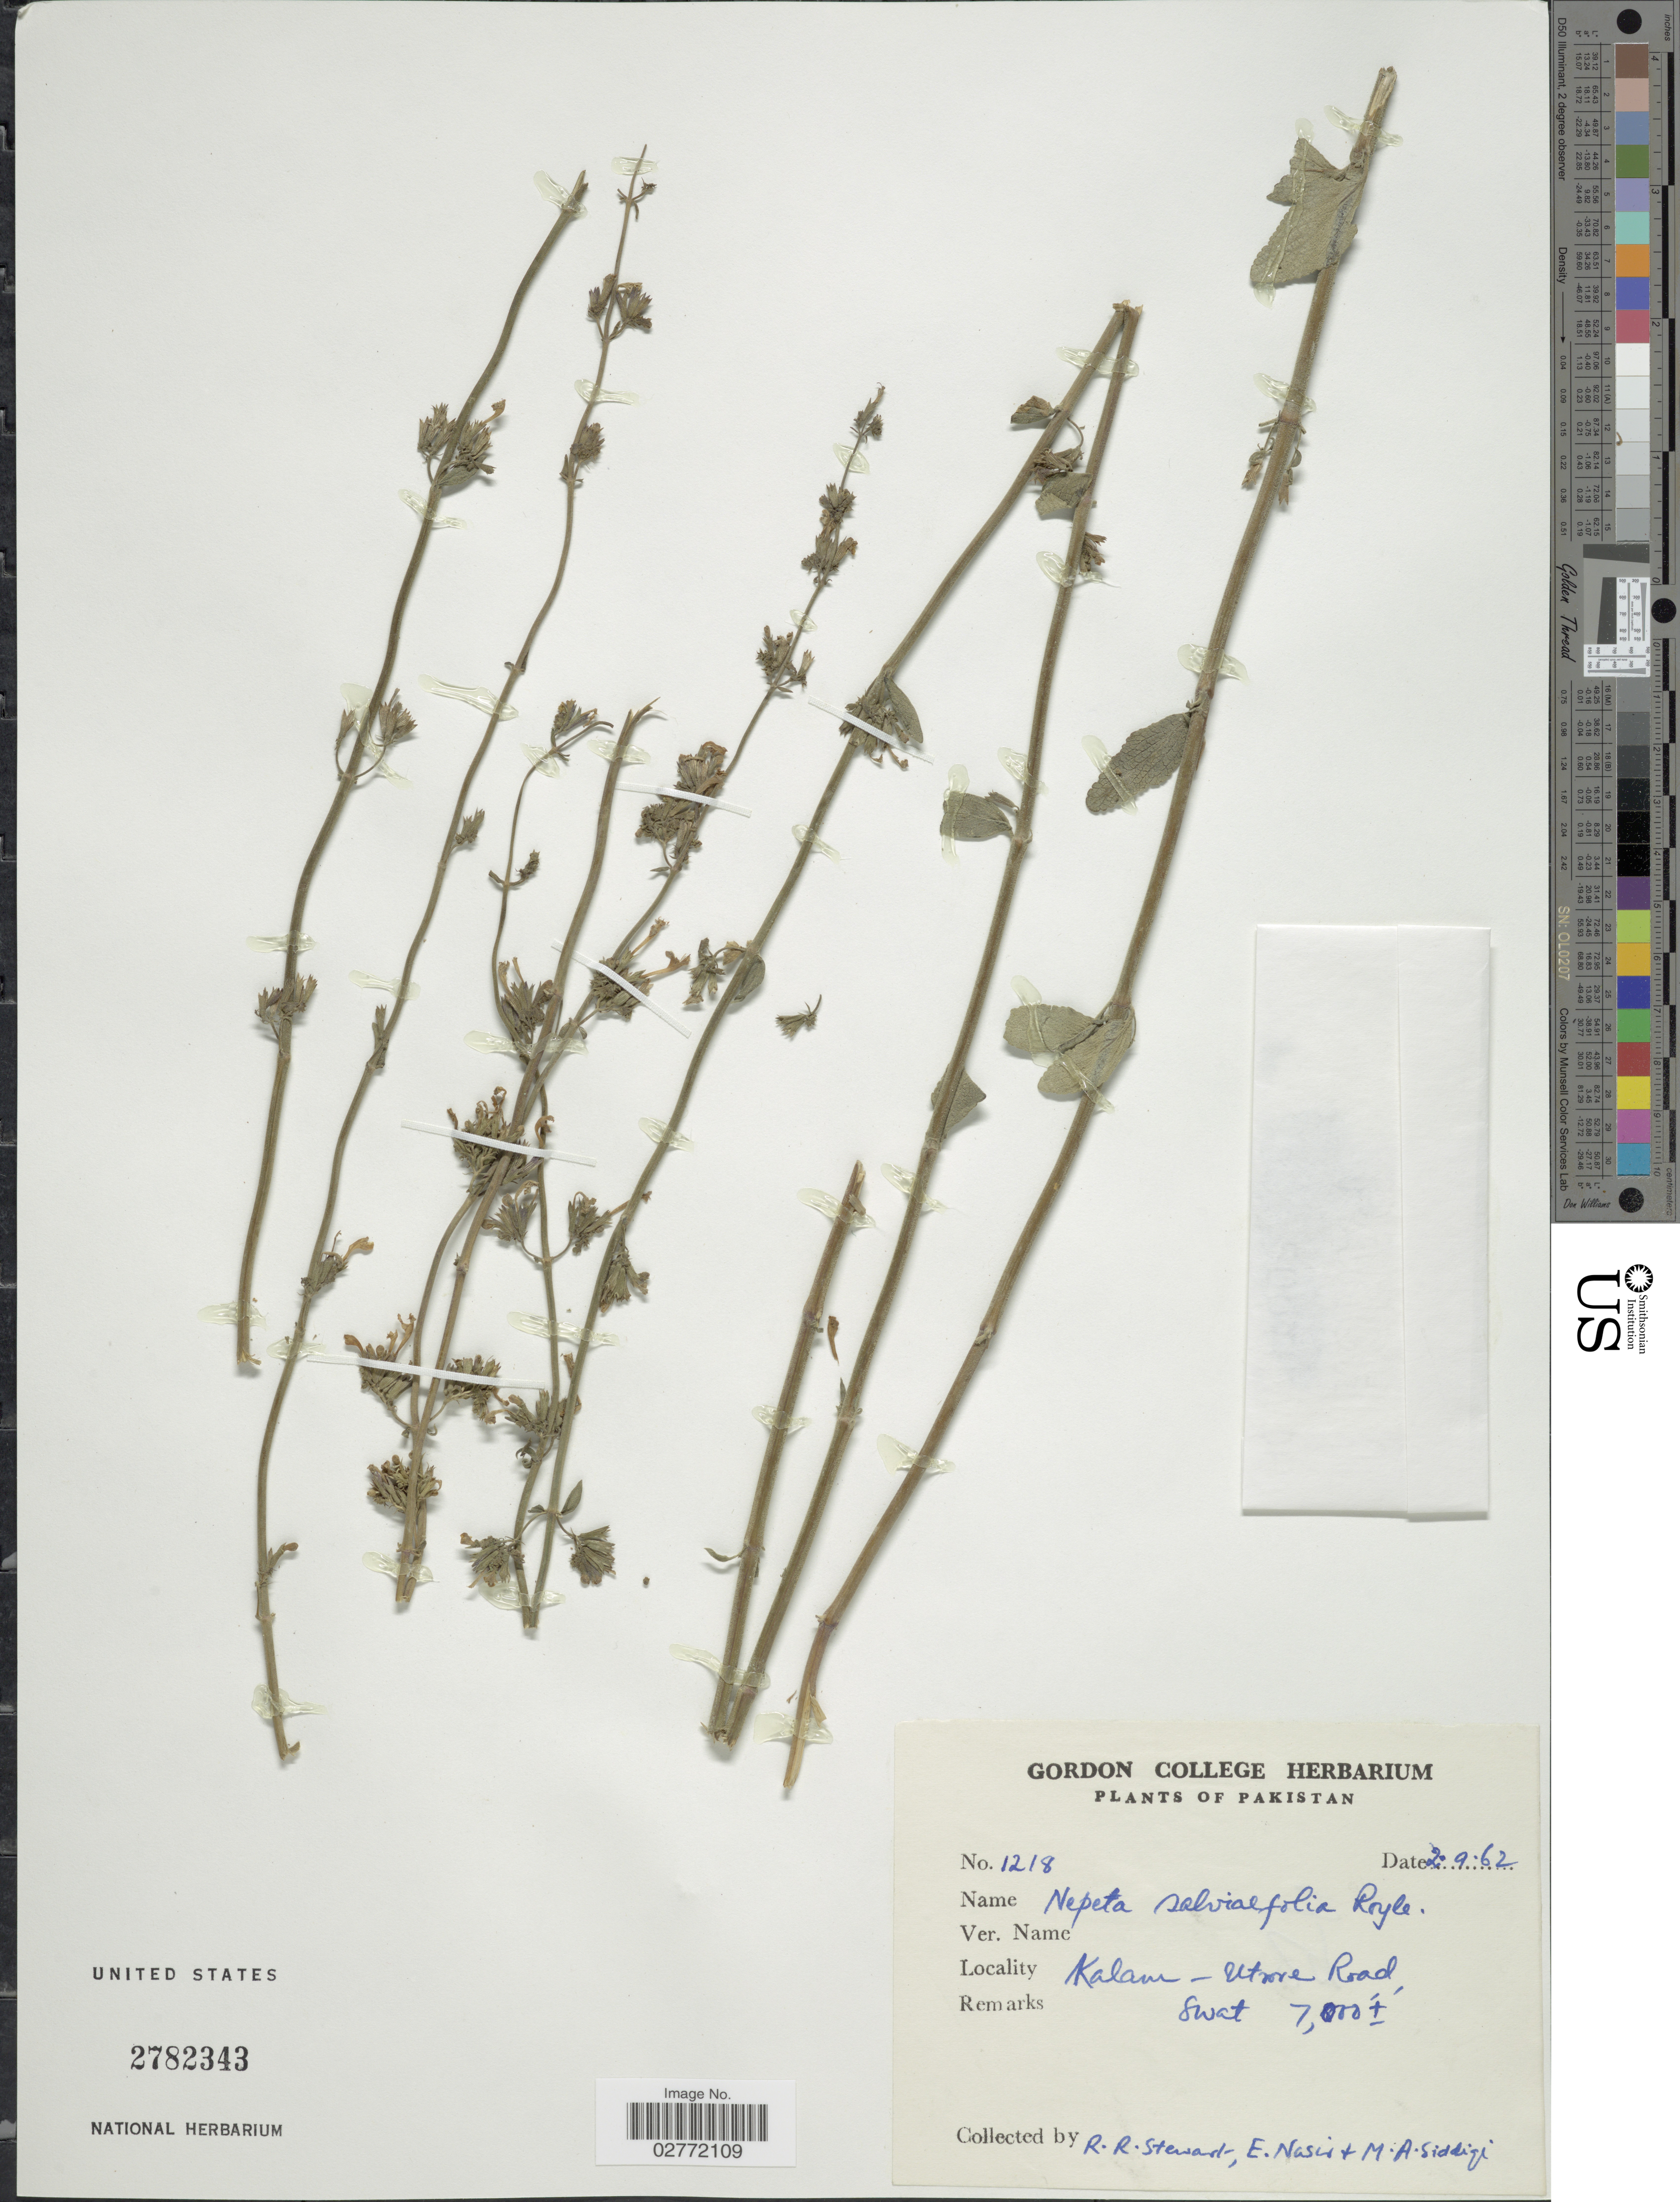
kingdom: Plantae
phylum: Tracheophyta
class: Magnoliopsida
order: Lamiales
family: Lamiaceae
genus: Nepeta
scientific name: Nepeta salviifolia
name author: Pers.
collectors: R. R. Stewart, E. Nasir & M. Siddiqi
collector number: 1218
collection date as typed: Transcribed d/m/y: 2/9/62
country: Pakistan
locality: Kalam, Utrore Road, Swat.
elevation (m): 2134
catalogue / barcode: US 2782343